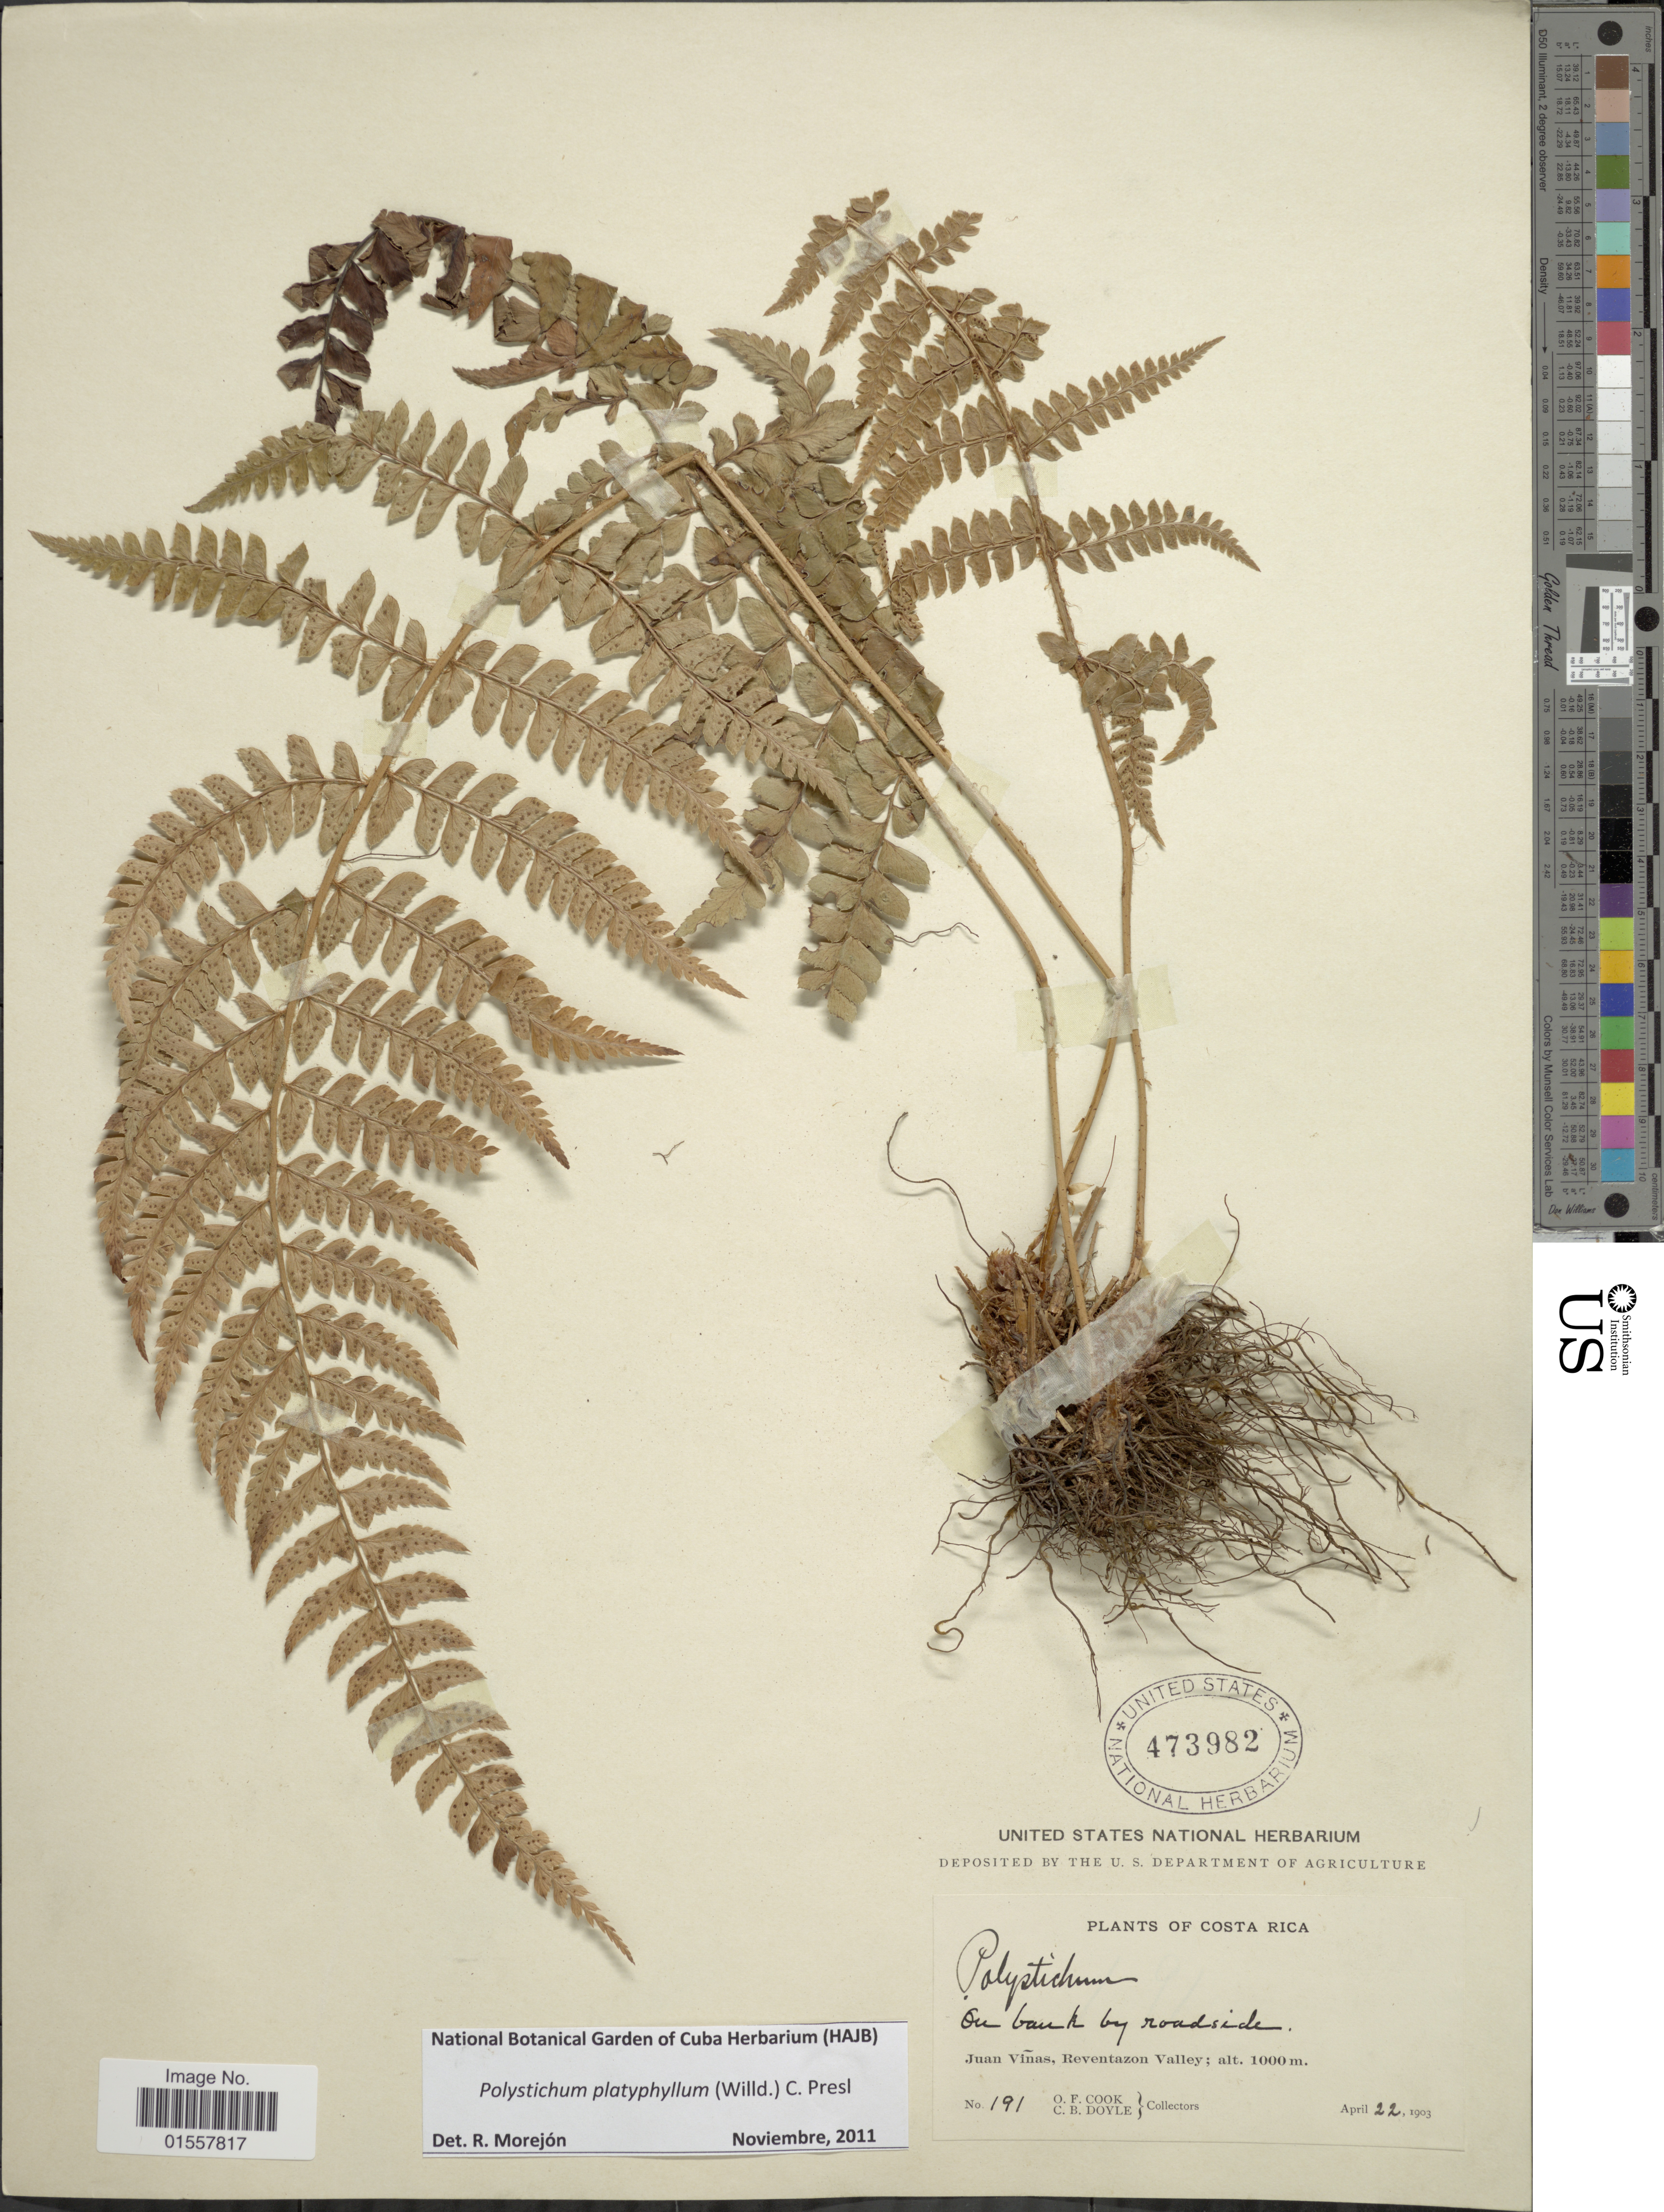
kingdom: Plantae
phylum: Tracheophyta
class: Polypodiopsida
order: Polypodiales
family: Dryopteridaceae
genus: Polystichum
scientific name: Polystichum platyphyllum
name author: (Willd.) C. Presl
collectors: O. F. Cook & C. Doyle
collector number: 1919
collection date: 1903-04-22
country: Costa Rica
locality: Juan Vinas, Reventazon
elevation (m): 1000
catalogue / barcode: US 473982